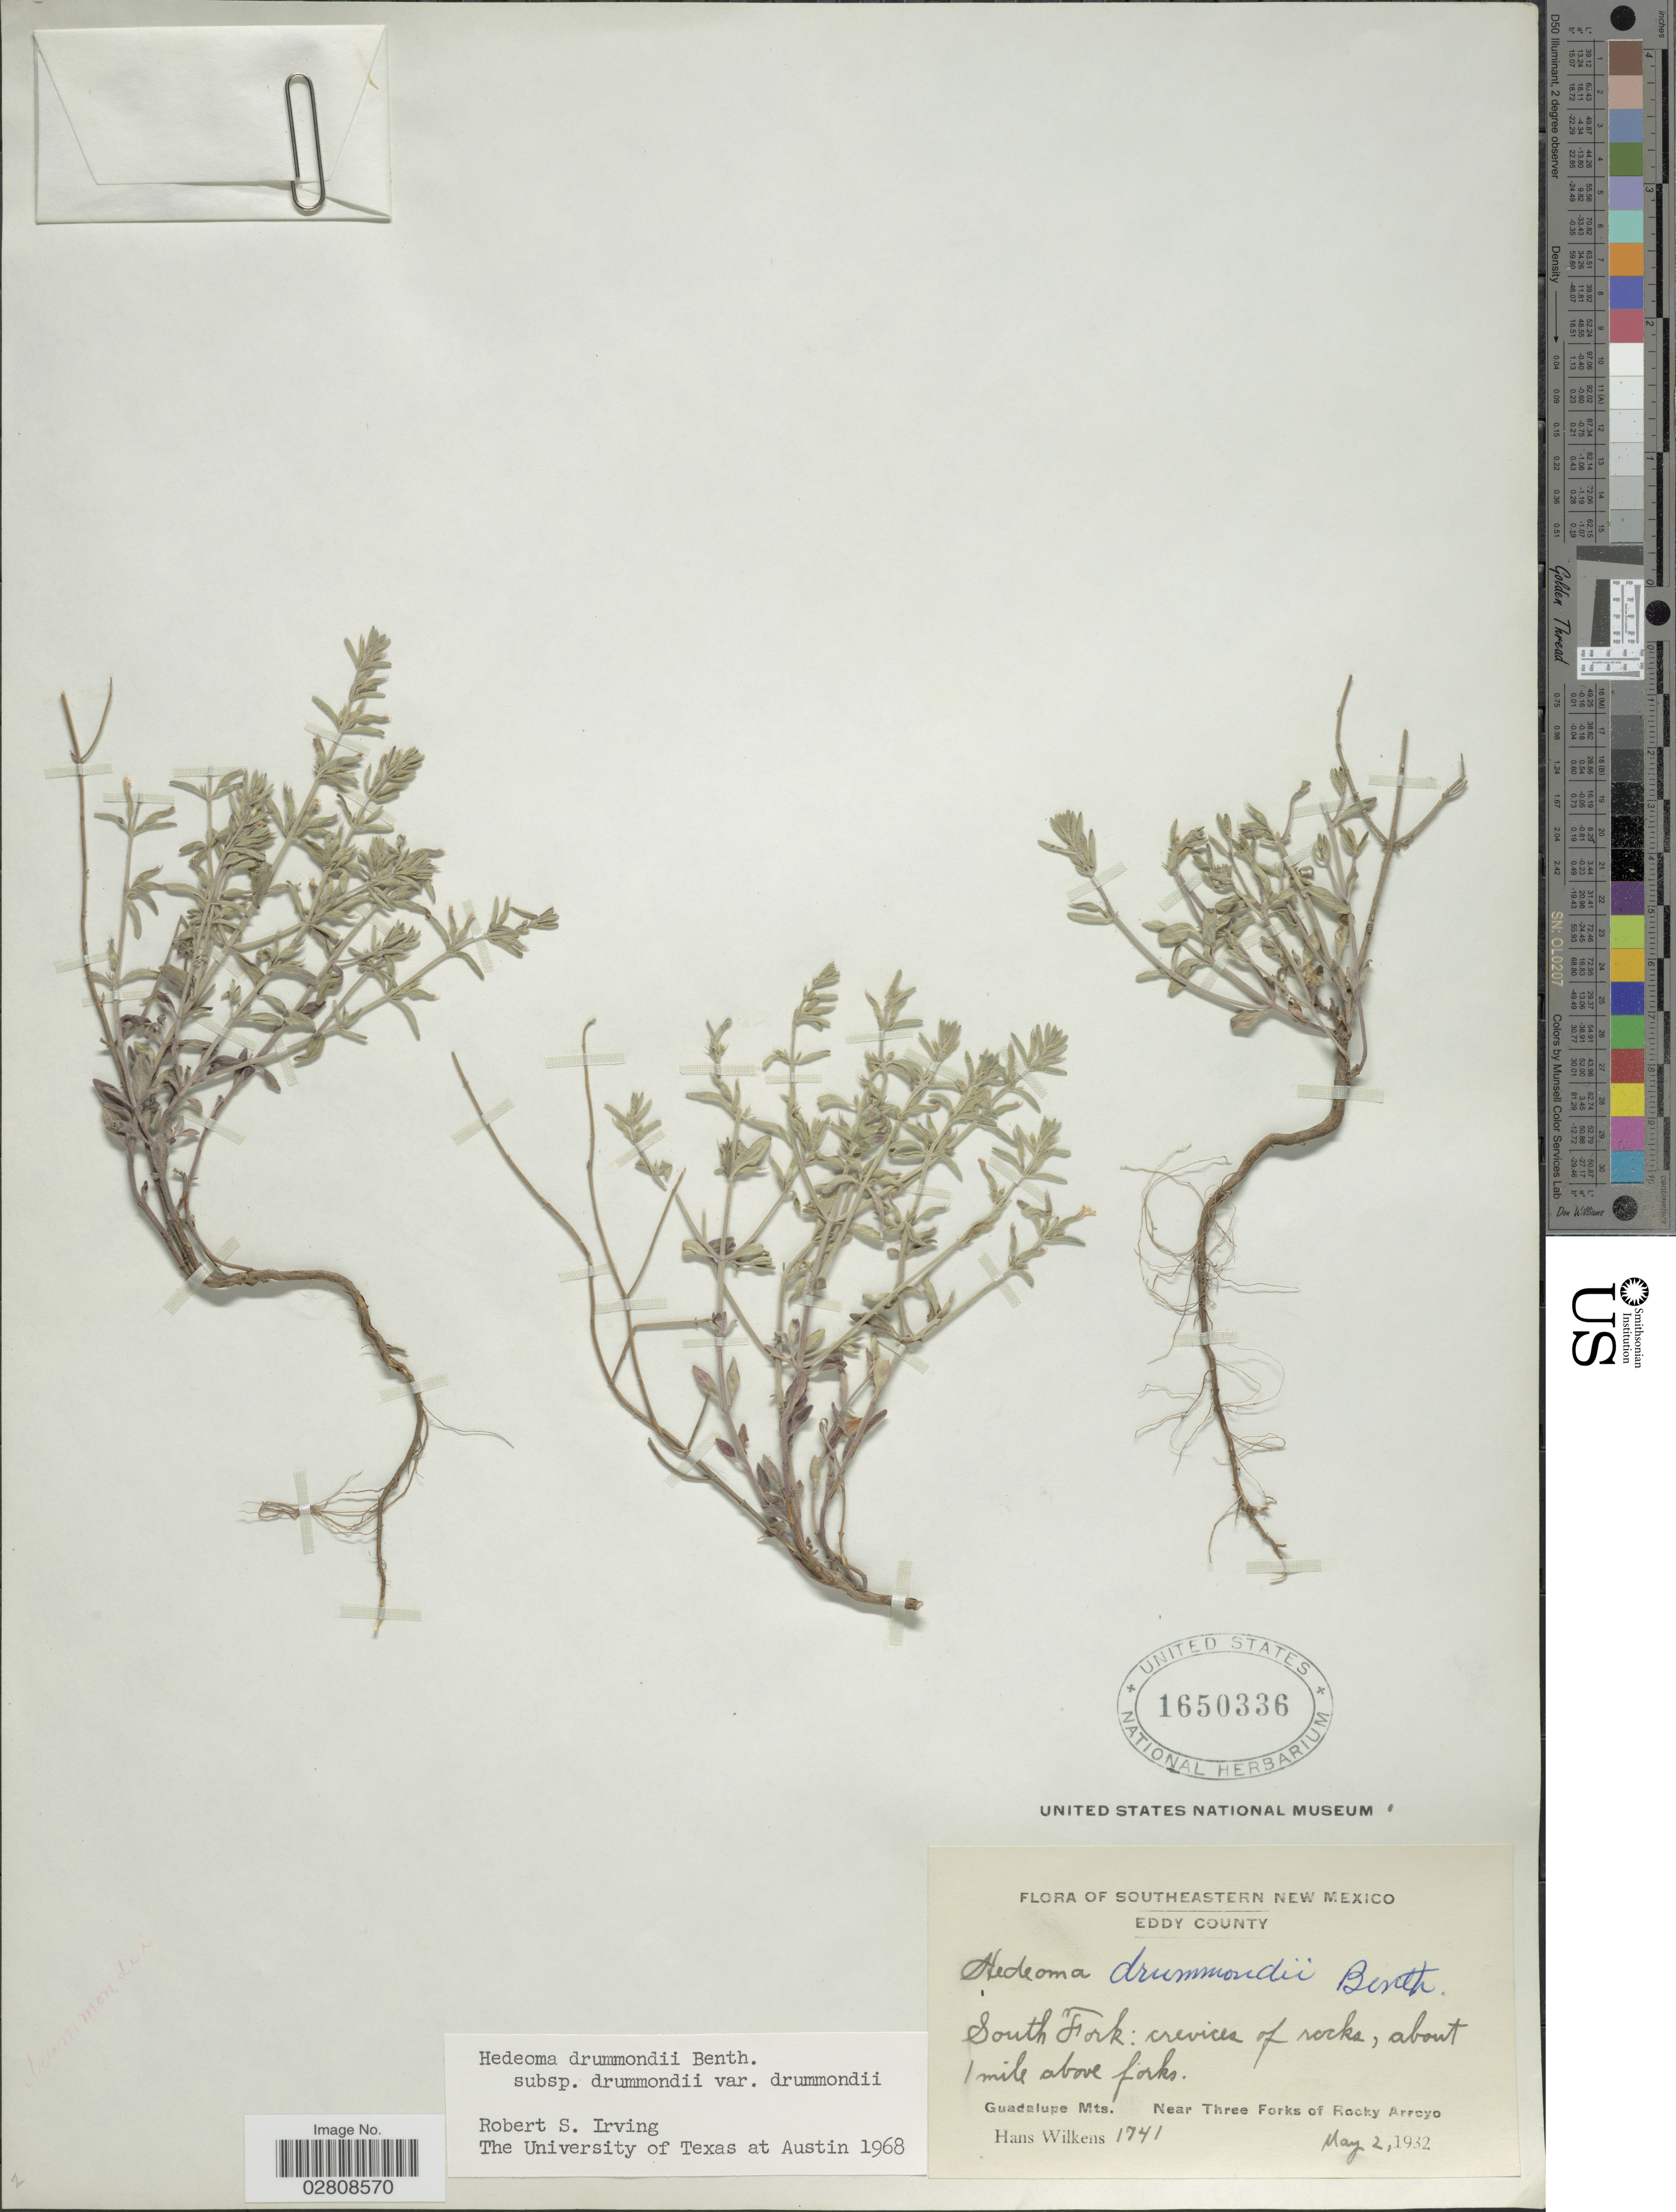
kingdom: Plantae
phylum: Tracheophyta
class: Magnoliopsida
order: Lamiales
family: Lamiaceae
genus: Hedeoma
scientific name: Hedeoma drummondii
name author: Benth.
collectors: H. Wilkens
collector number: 1741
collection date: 1932-05-02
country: United States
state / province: New Mexico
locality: South Fork: crevices of rocks, about 1 mile above forks. Guadalupe Mts. Near Three Forks of Rocky Arroyo.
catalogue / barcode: US 1650336